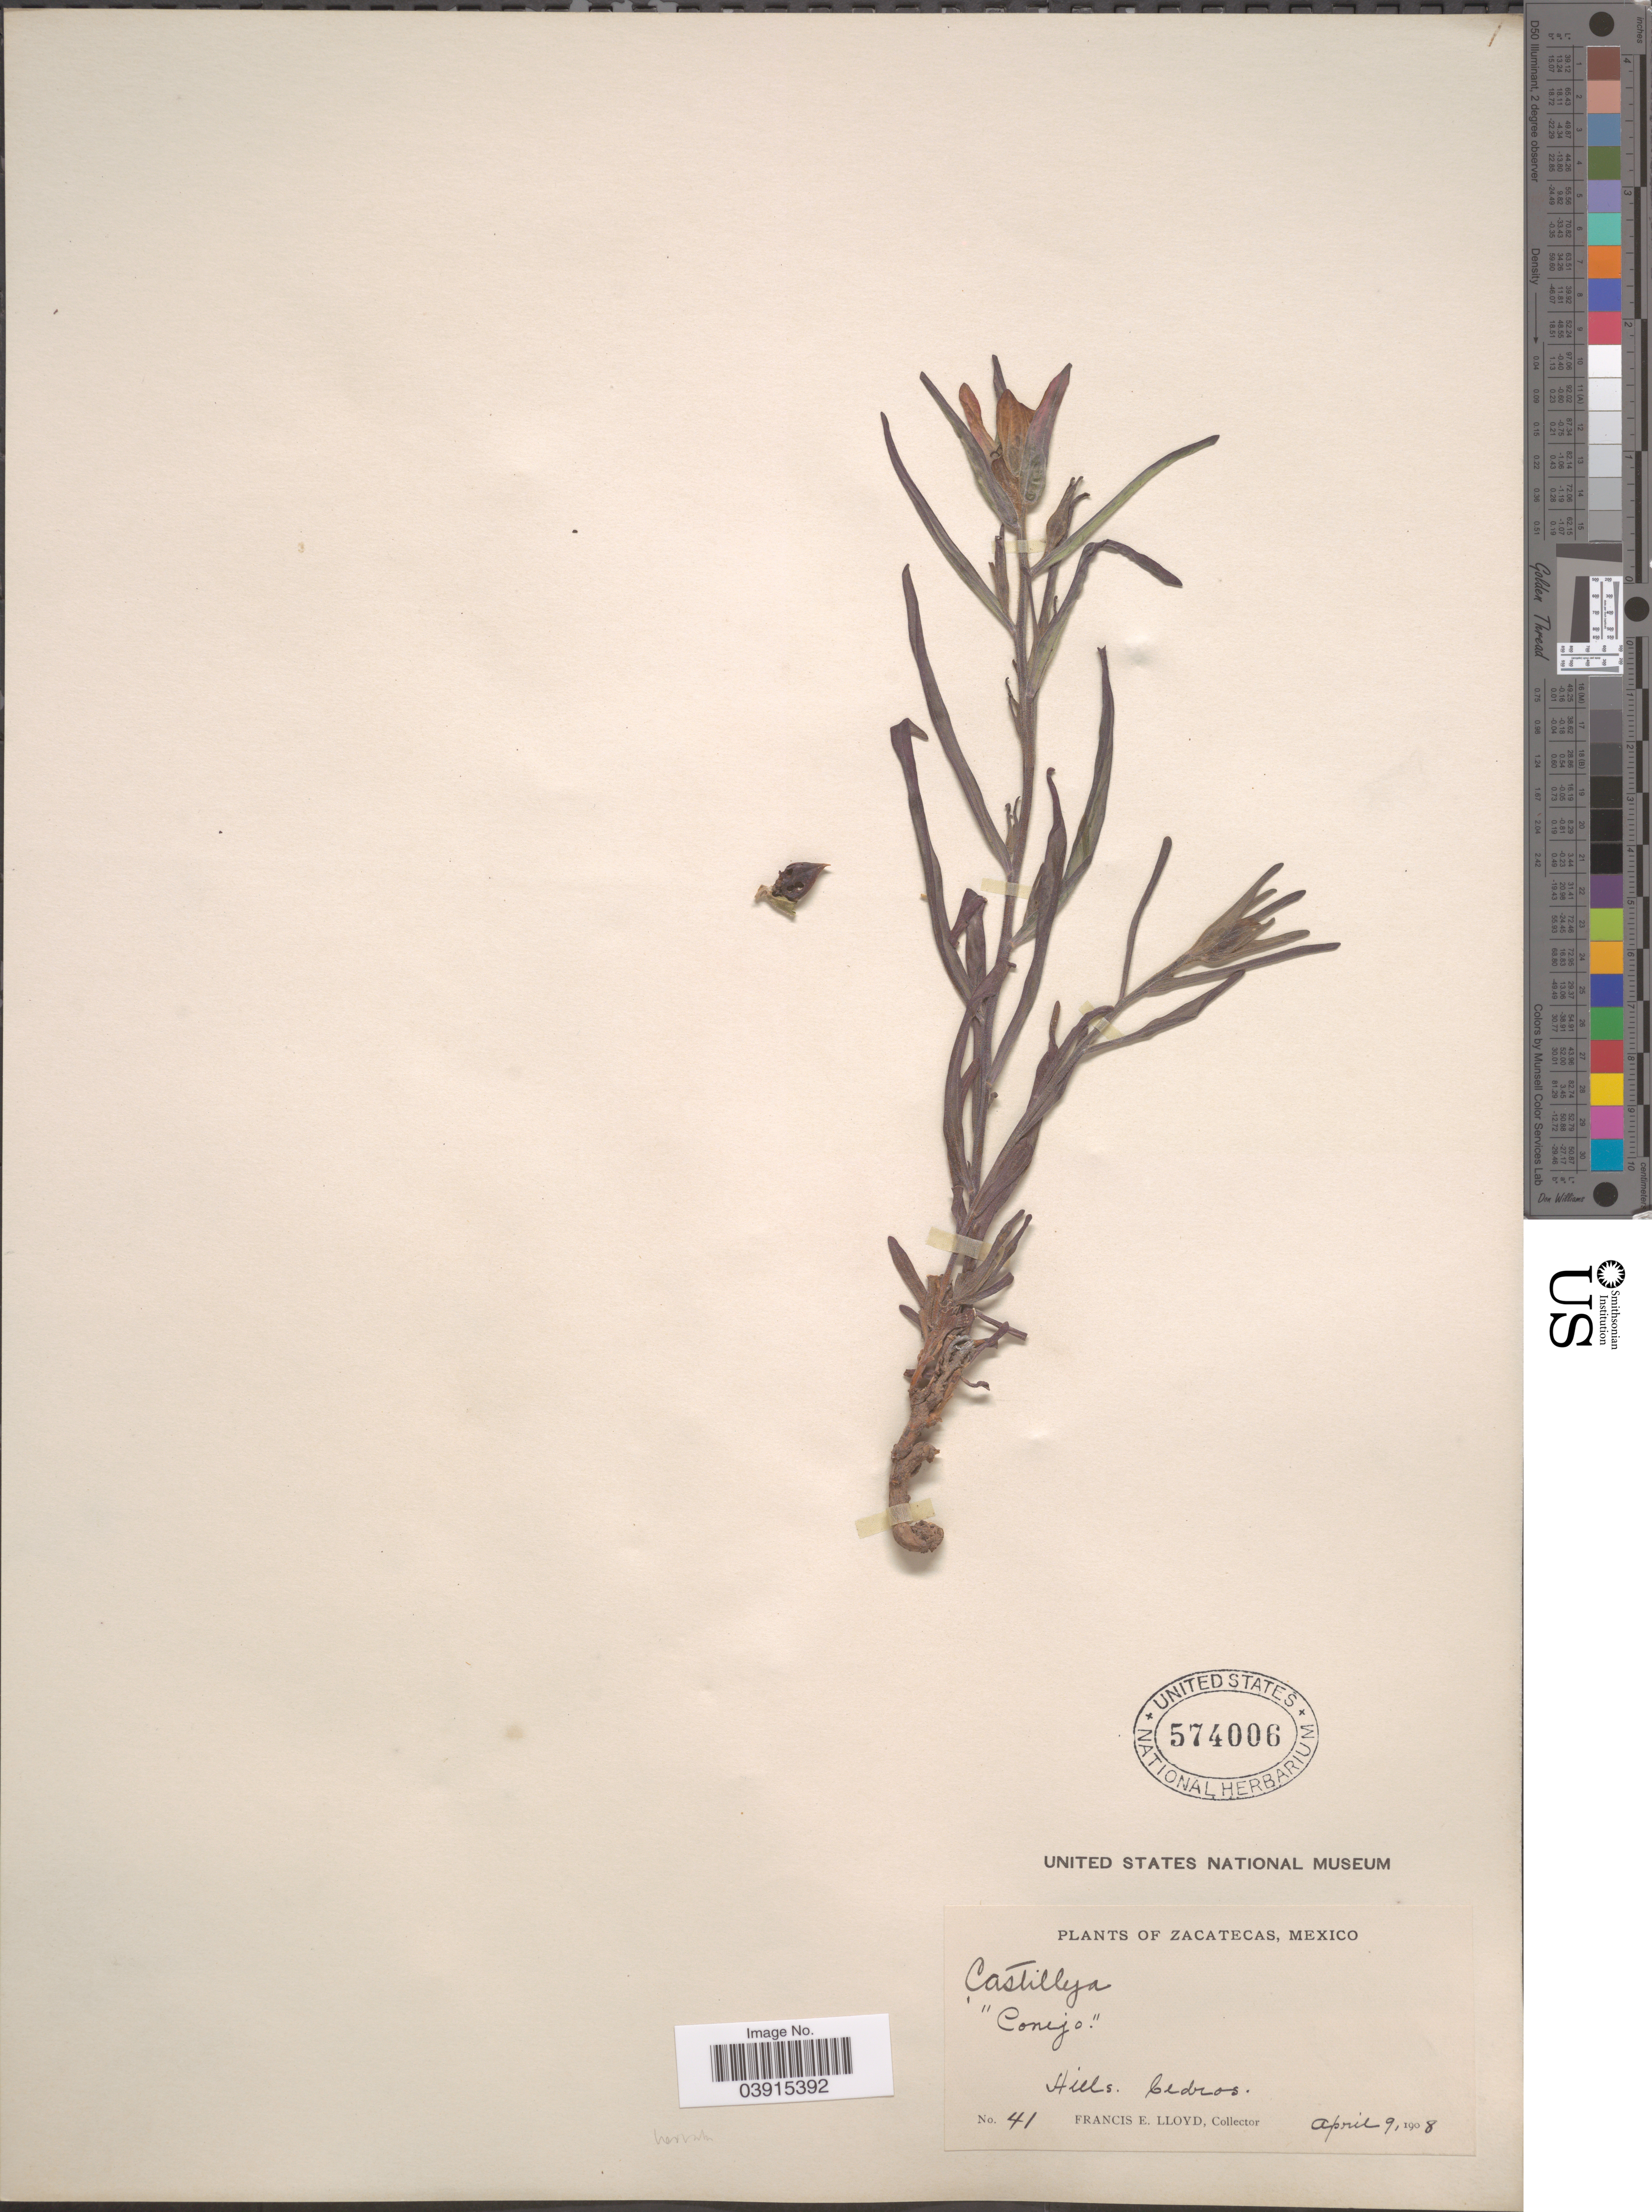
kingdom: Plantae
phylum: Tracheophyta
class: Magnoliopsida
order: Lamiales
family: Orobanchaceae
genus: Castilleja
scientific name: Castilleja nervata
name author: Eastw.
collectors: Lloyd, C. E.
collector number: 41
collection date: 1908-04-09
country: Mexico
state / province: Zacatecas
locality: Conejo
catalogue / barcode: US 574006